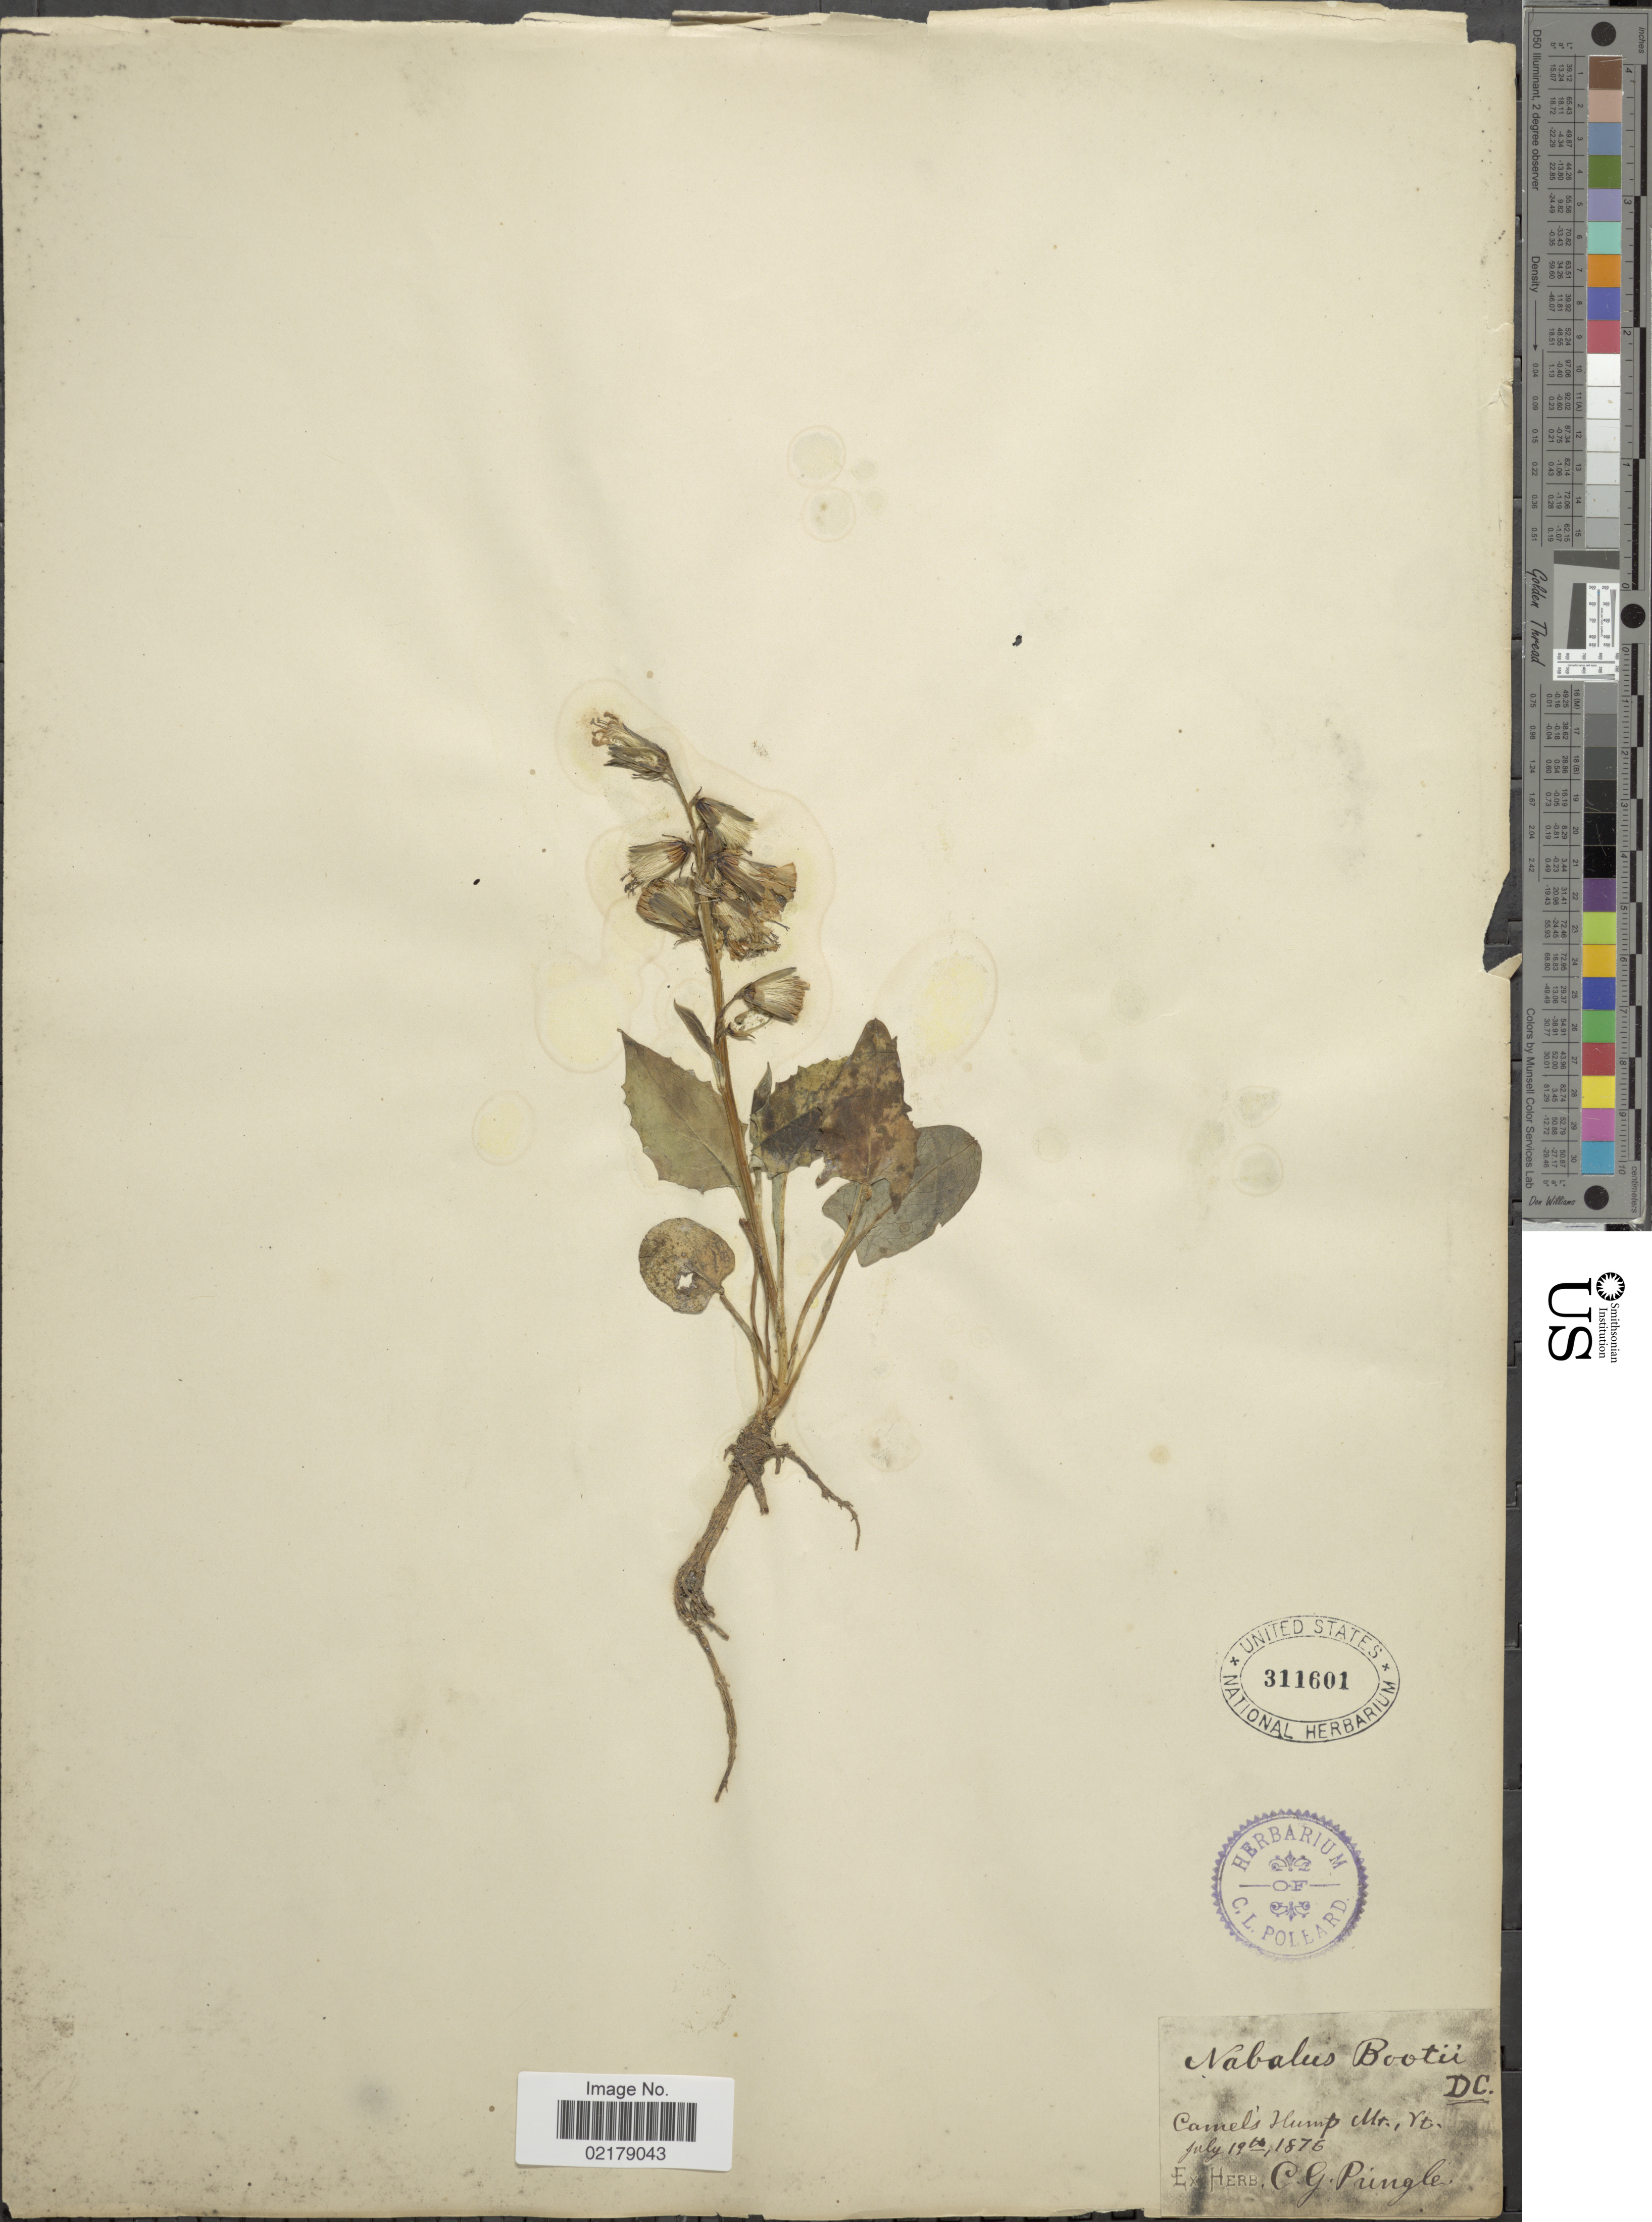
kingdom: Plantae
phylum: Tracheophyta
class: Magnoliopsida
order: Asterales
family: Asteraceae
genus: Prenanthes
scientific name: Prenanthes boottii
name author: (DC.) A. Gray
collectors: C. G. Pringle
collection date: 1876-07-19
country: United States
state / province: Vermont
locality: Camels Hump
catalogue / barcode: US 311601